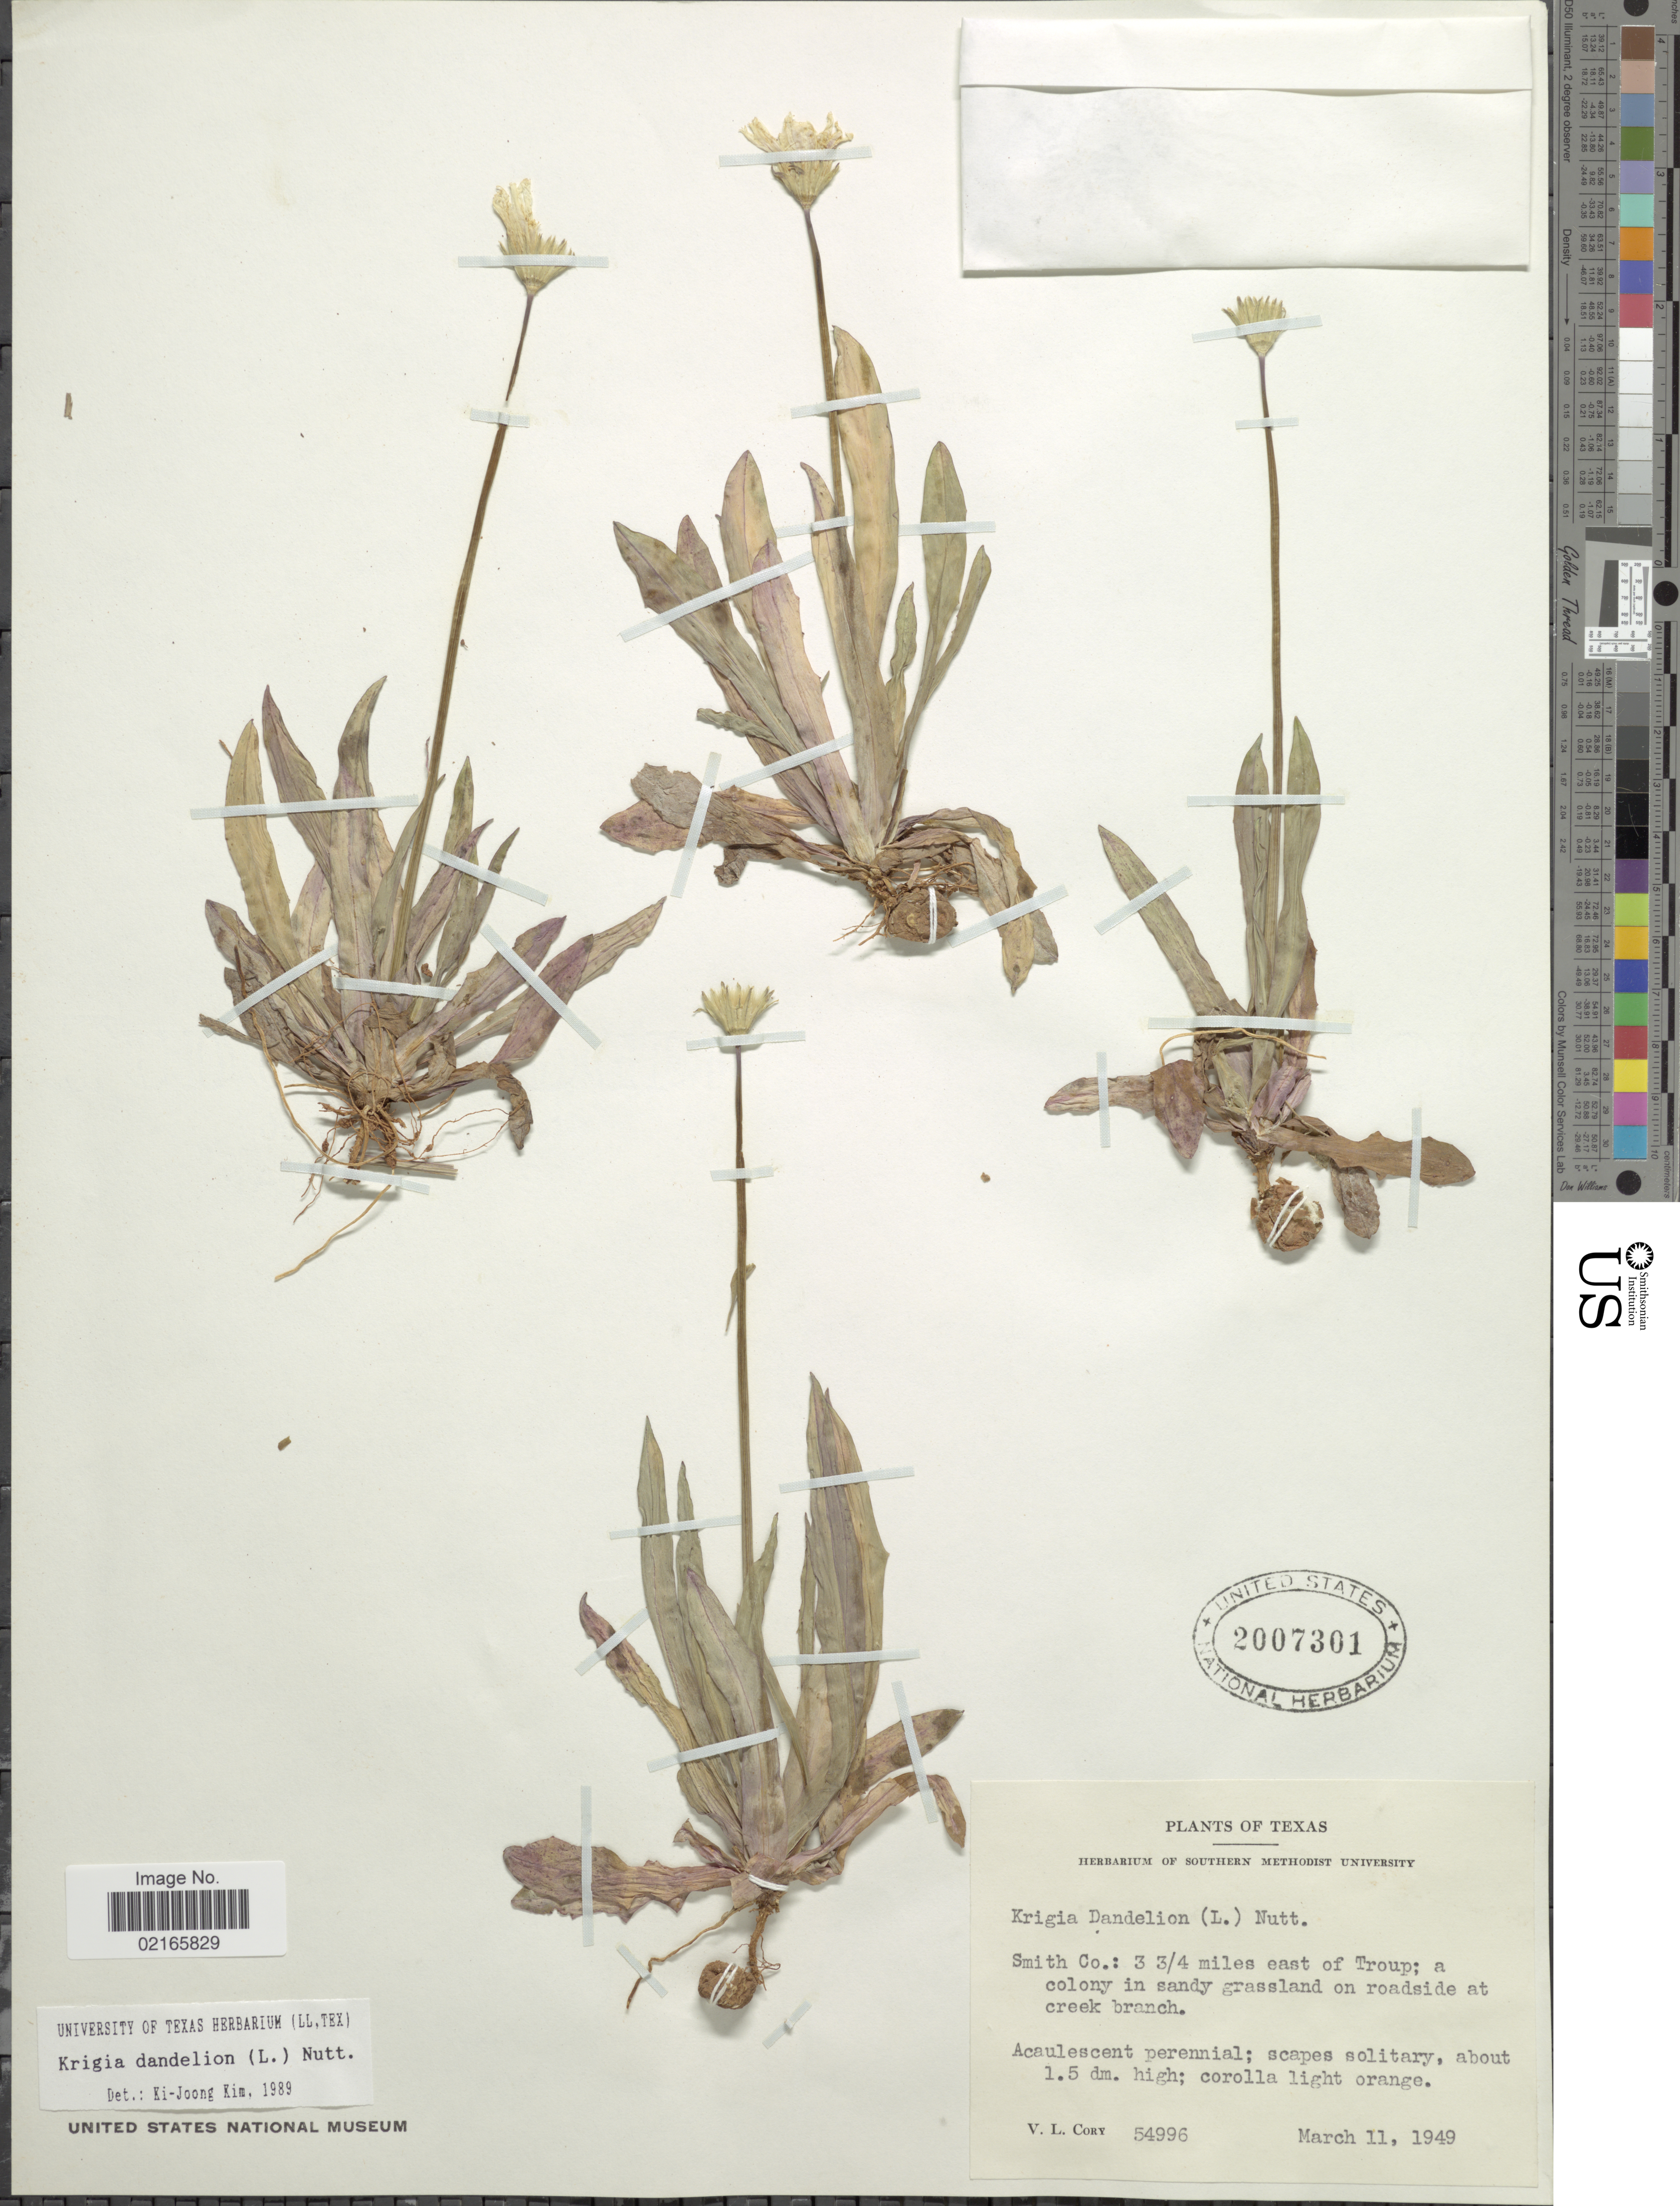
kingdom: Plantae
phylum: Tracheophyta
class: Magnoliopsida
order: Asterales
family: Asteraceae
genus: Krigia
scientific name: Krigia dandelion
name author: (L.) Nutt.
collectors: V. Cory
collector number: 54996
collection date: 1949-03-11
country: United States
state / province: Texas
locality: Smith Co.: 3 ¾ miles east of Troup; a colony in sandy grassland on roadside at creek branch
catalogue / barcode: US 2007301